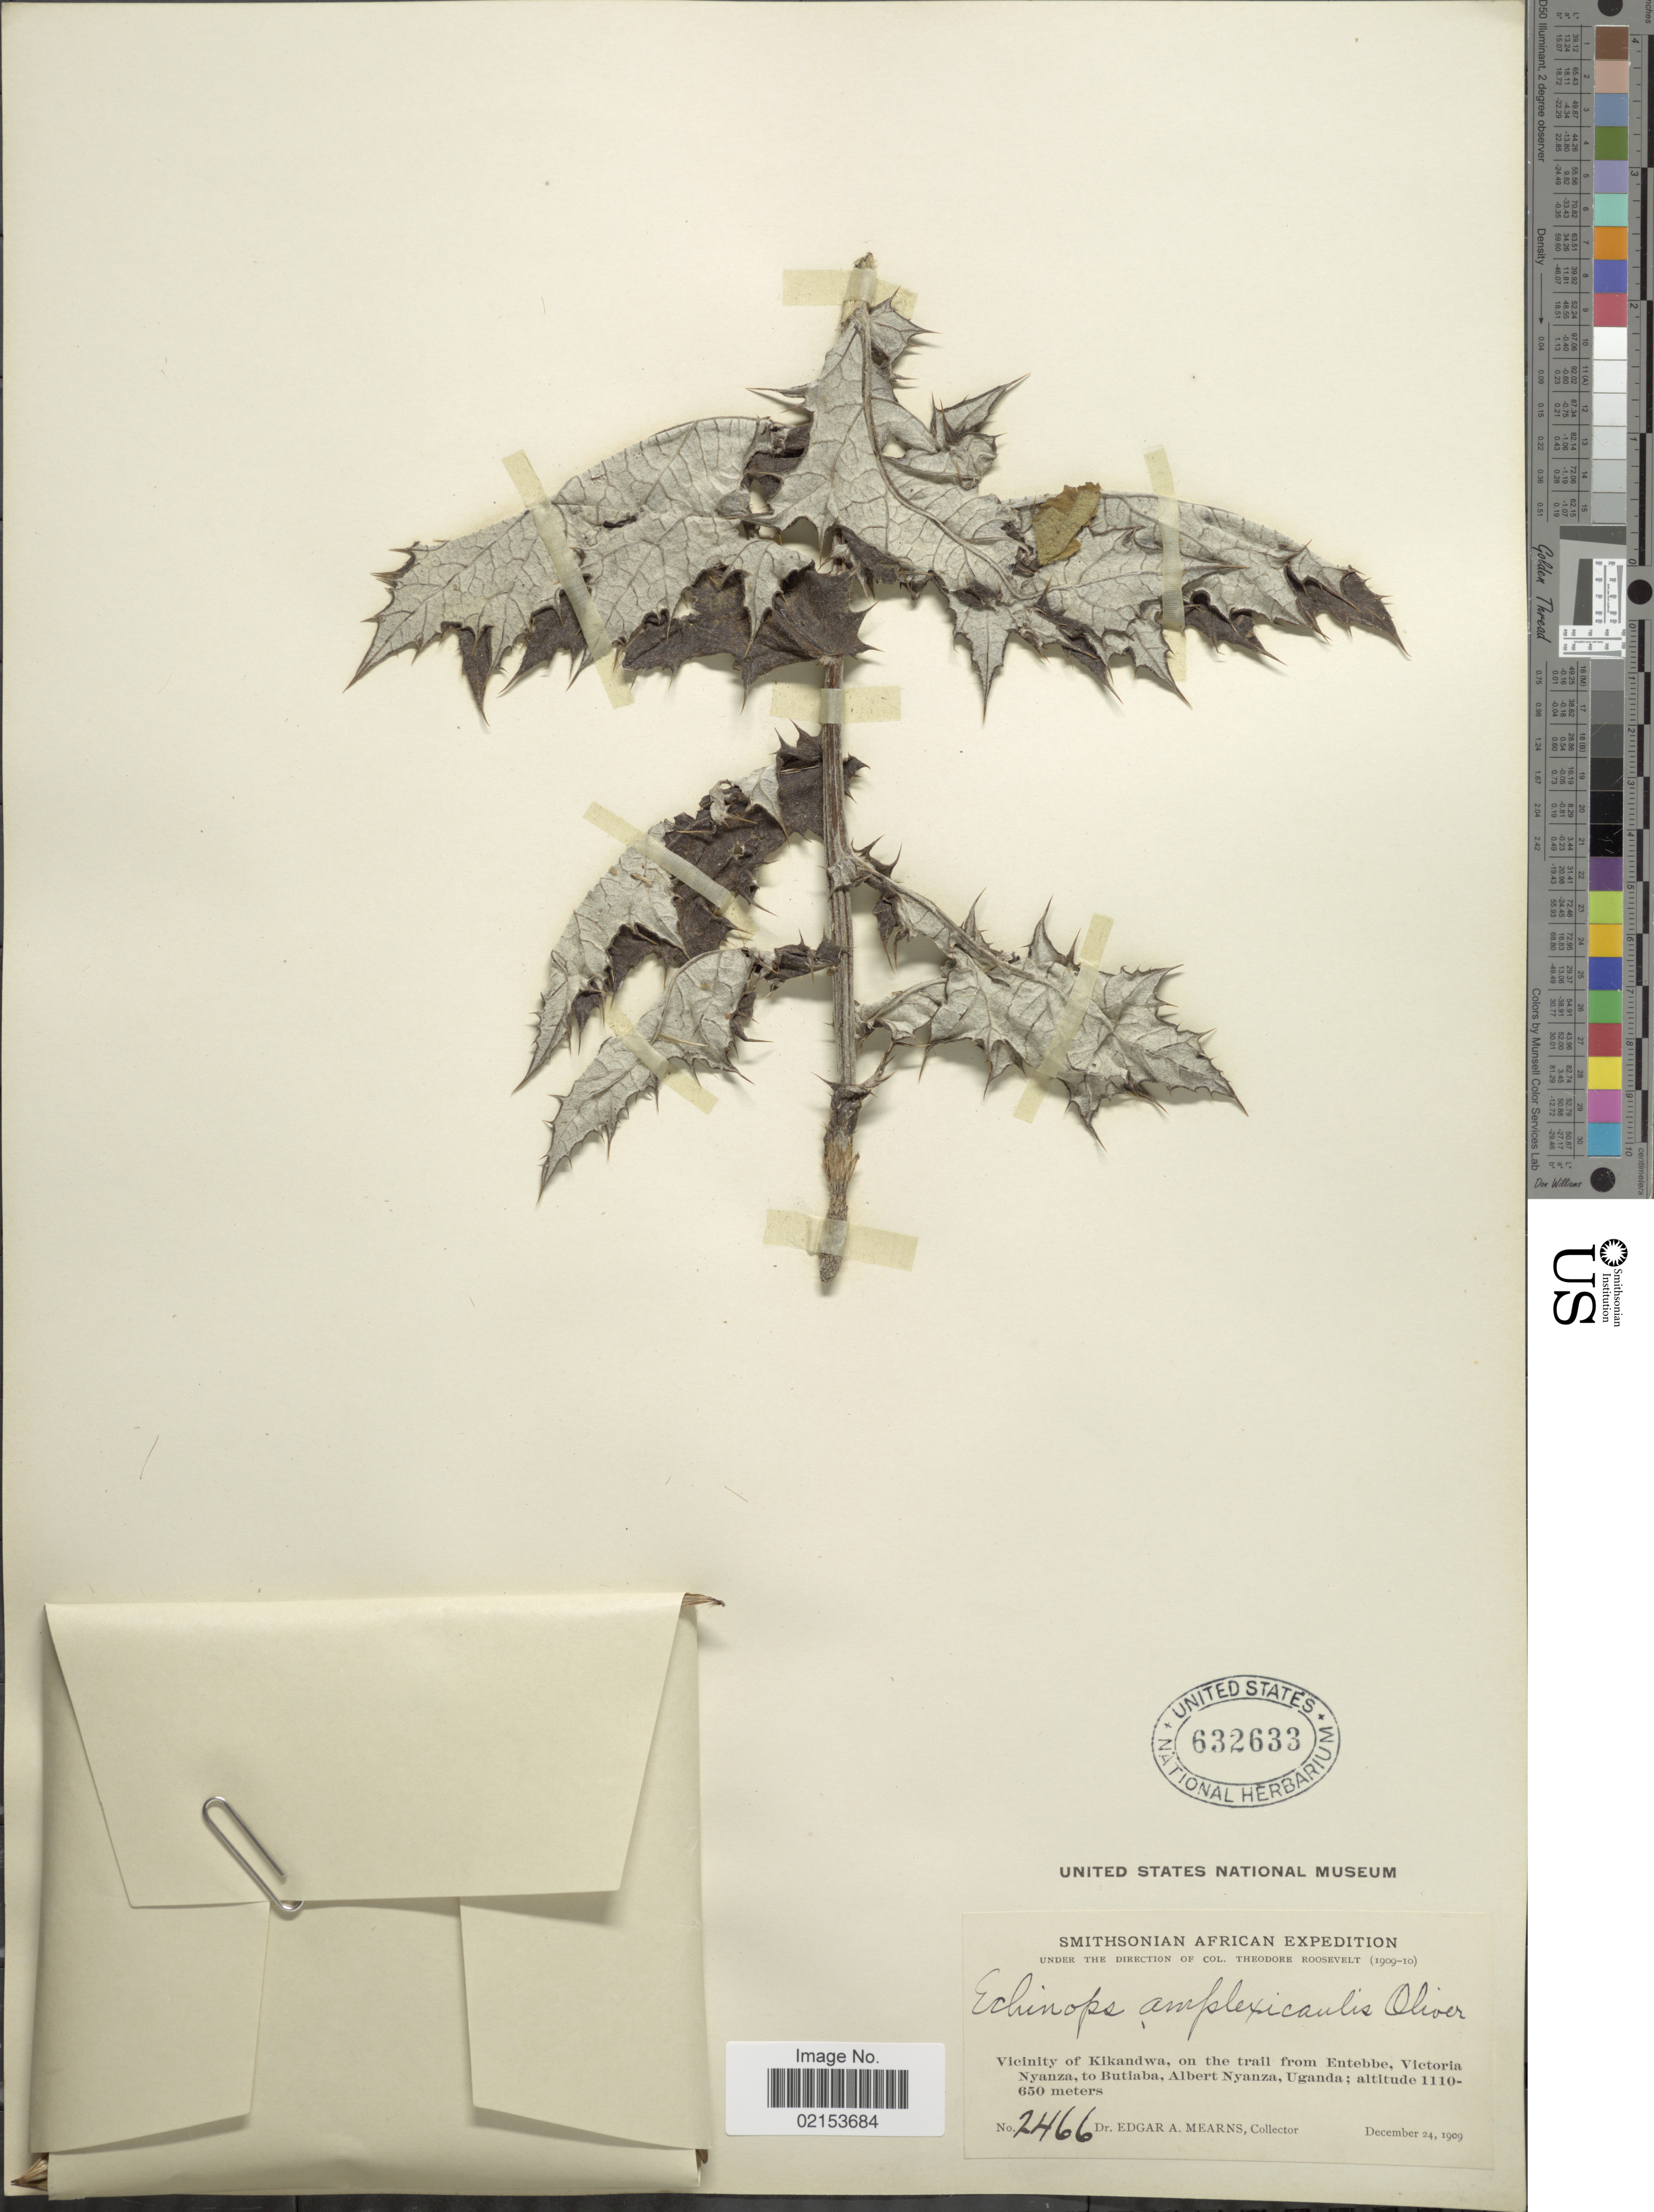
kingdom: Plantae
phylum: Tracheophyta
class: Magnoliopsida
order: Asterales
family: Asteraceae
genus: Echinops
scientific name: Echinops amplexicaulis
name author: Oliv.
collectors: E. A. Mearns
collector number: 2466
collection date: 1909-12-24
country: Uganda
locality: Vicinity of Kikandwa, on trail from Entebbe, Victoria Nyanza, to Butiaba, Albert Nyanza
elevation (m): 650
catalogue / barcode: US 632633